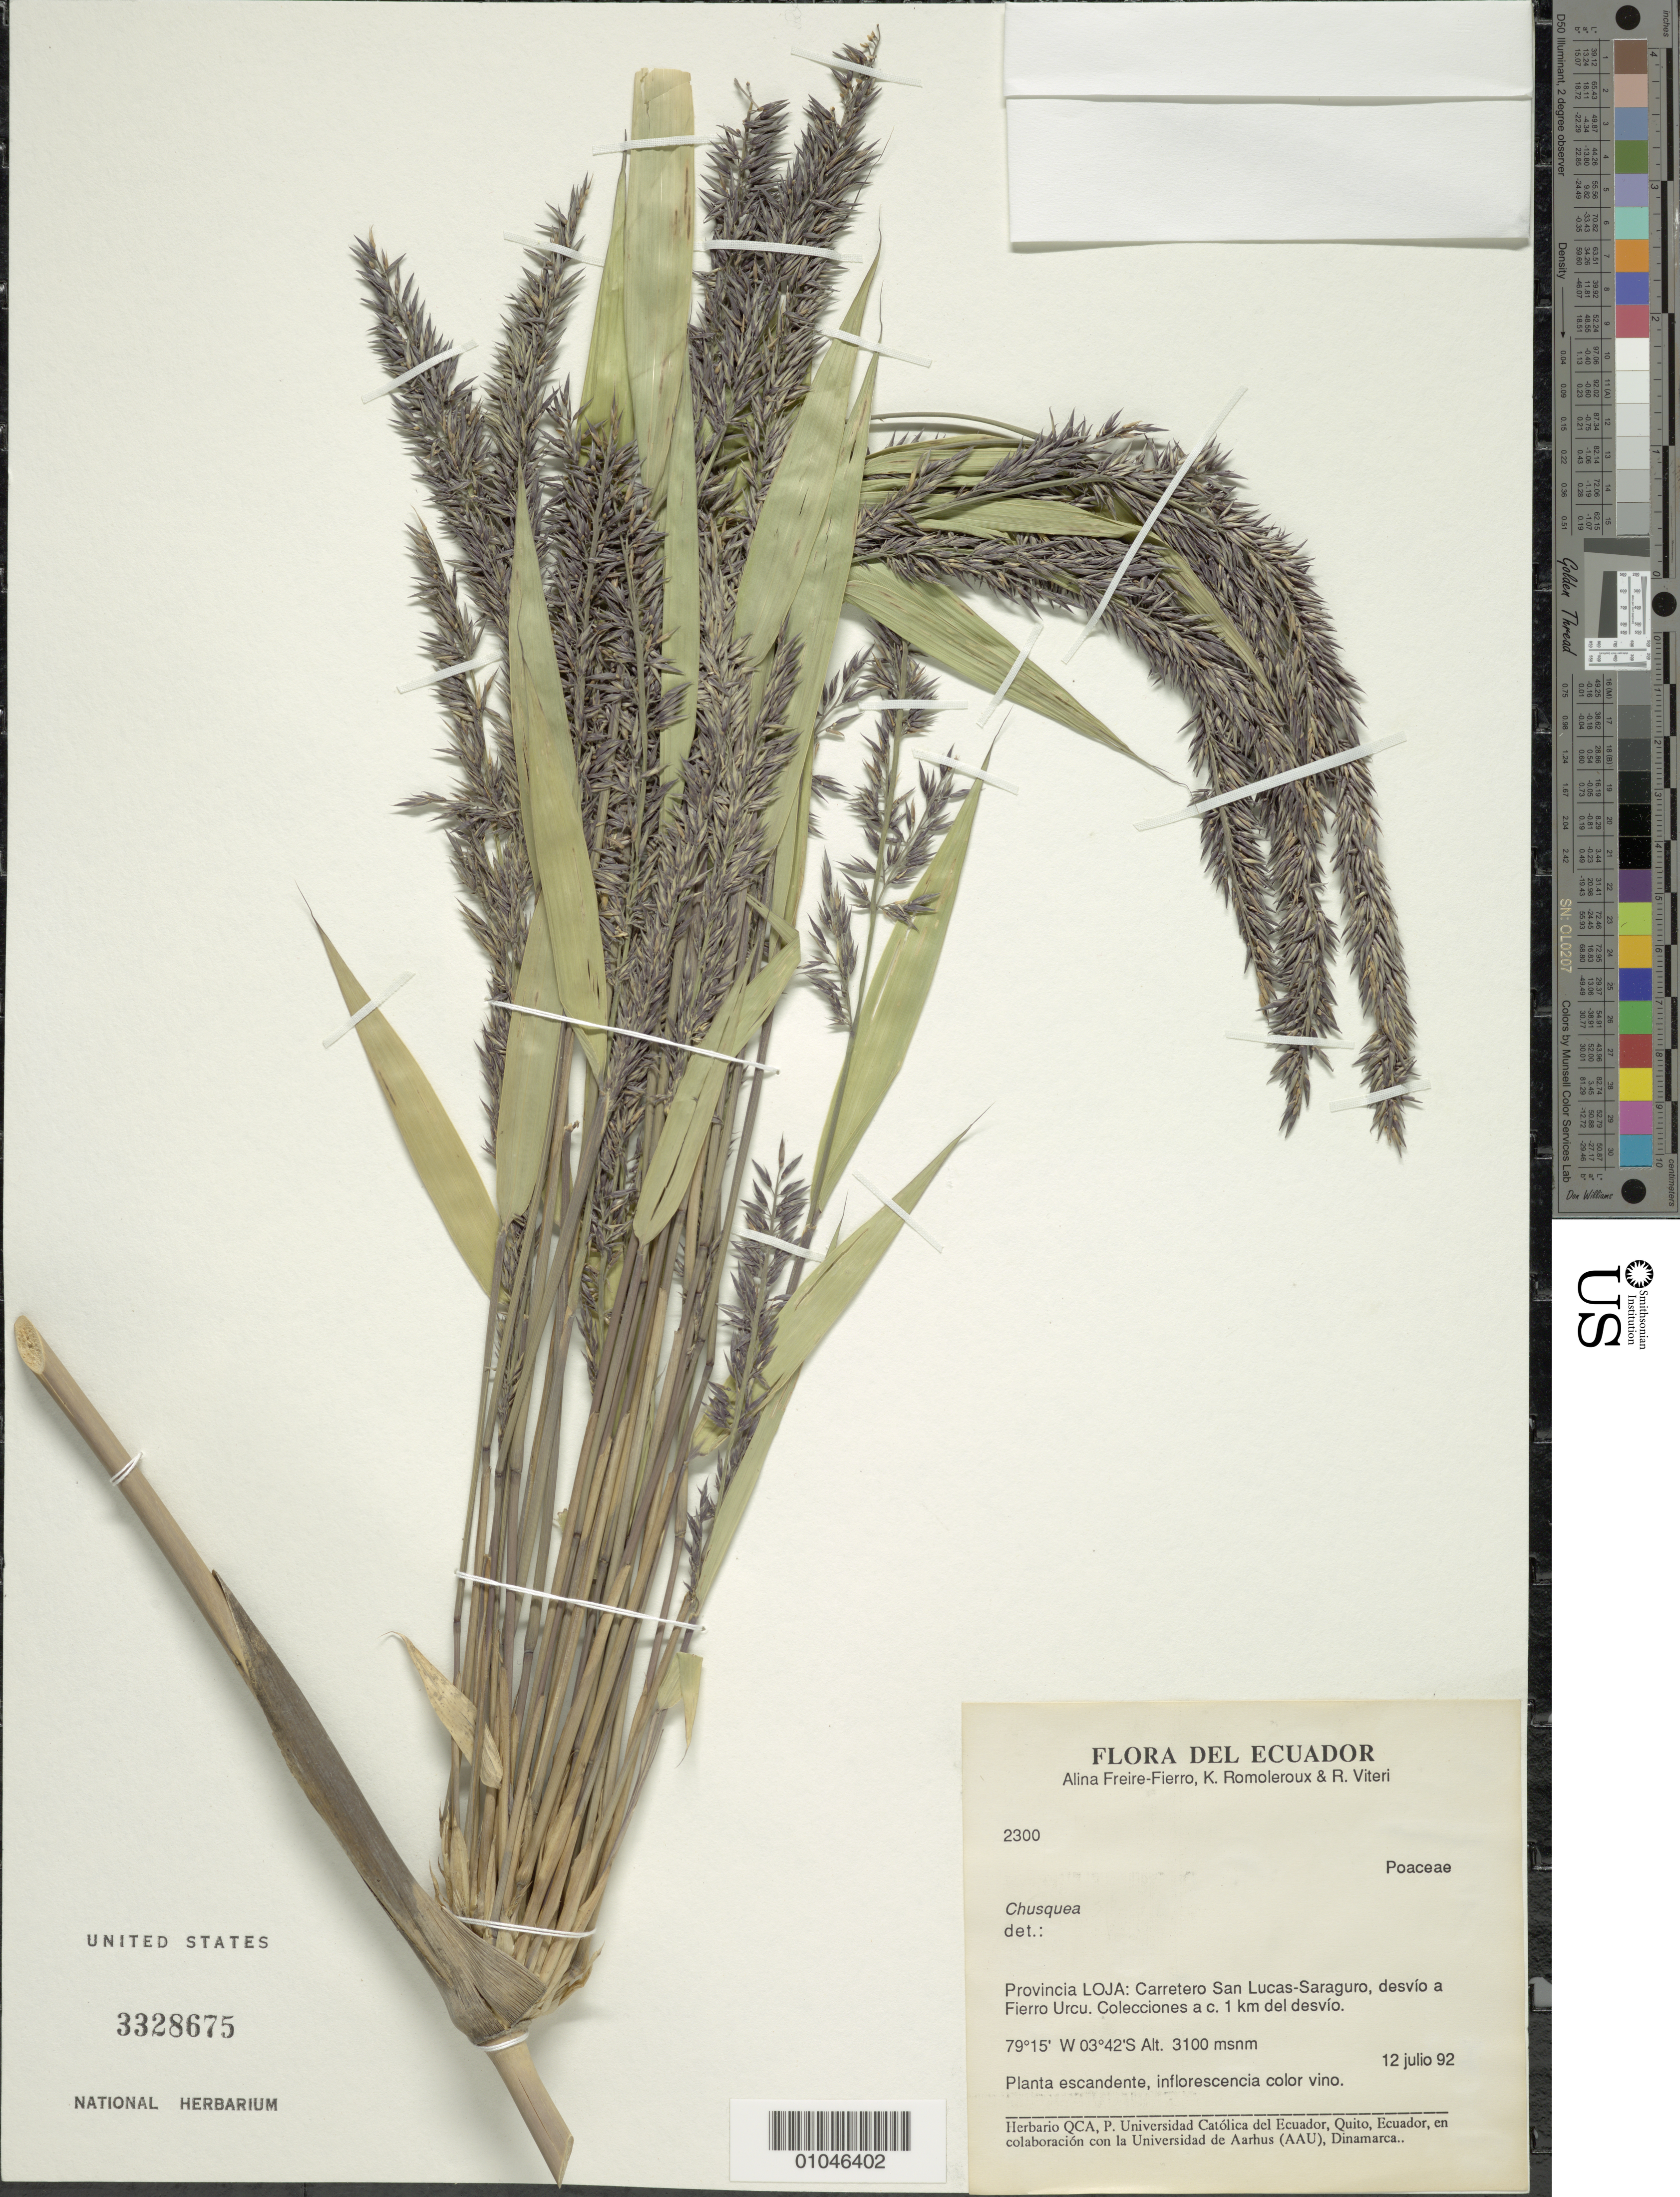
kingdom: Plantae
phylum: Tracheophyta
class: Liliopsida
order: Poales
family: Poaceae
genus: Chusquea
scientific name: Chusquea sp.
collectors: A. Freire-Fierro, K. Romoleroux & R. Viteri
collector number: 2300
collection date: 1992-07-12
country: Ecuador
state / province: Loja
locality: Carretero San Lucas-Saraguro, desvio a Fierro Urcu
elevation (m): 3100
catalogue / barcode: US 3328675